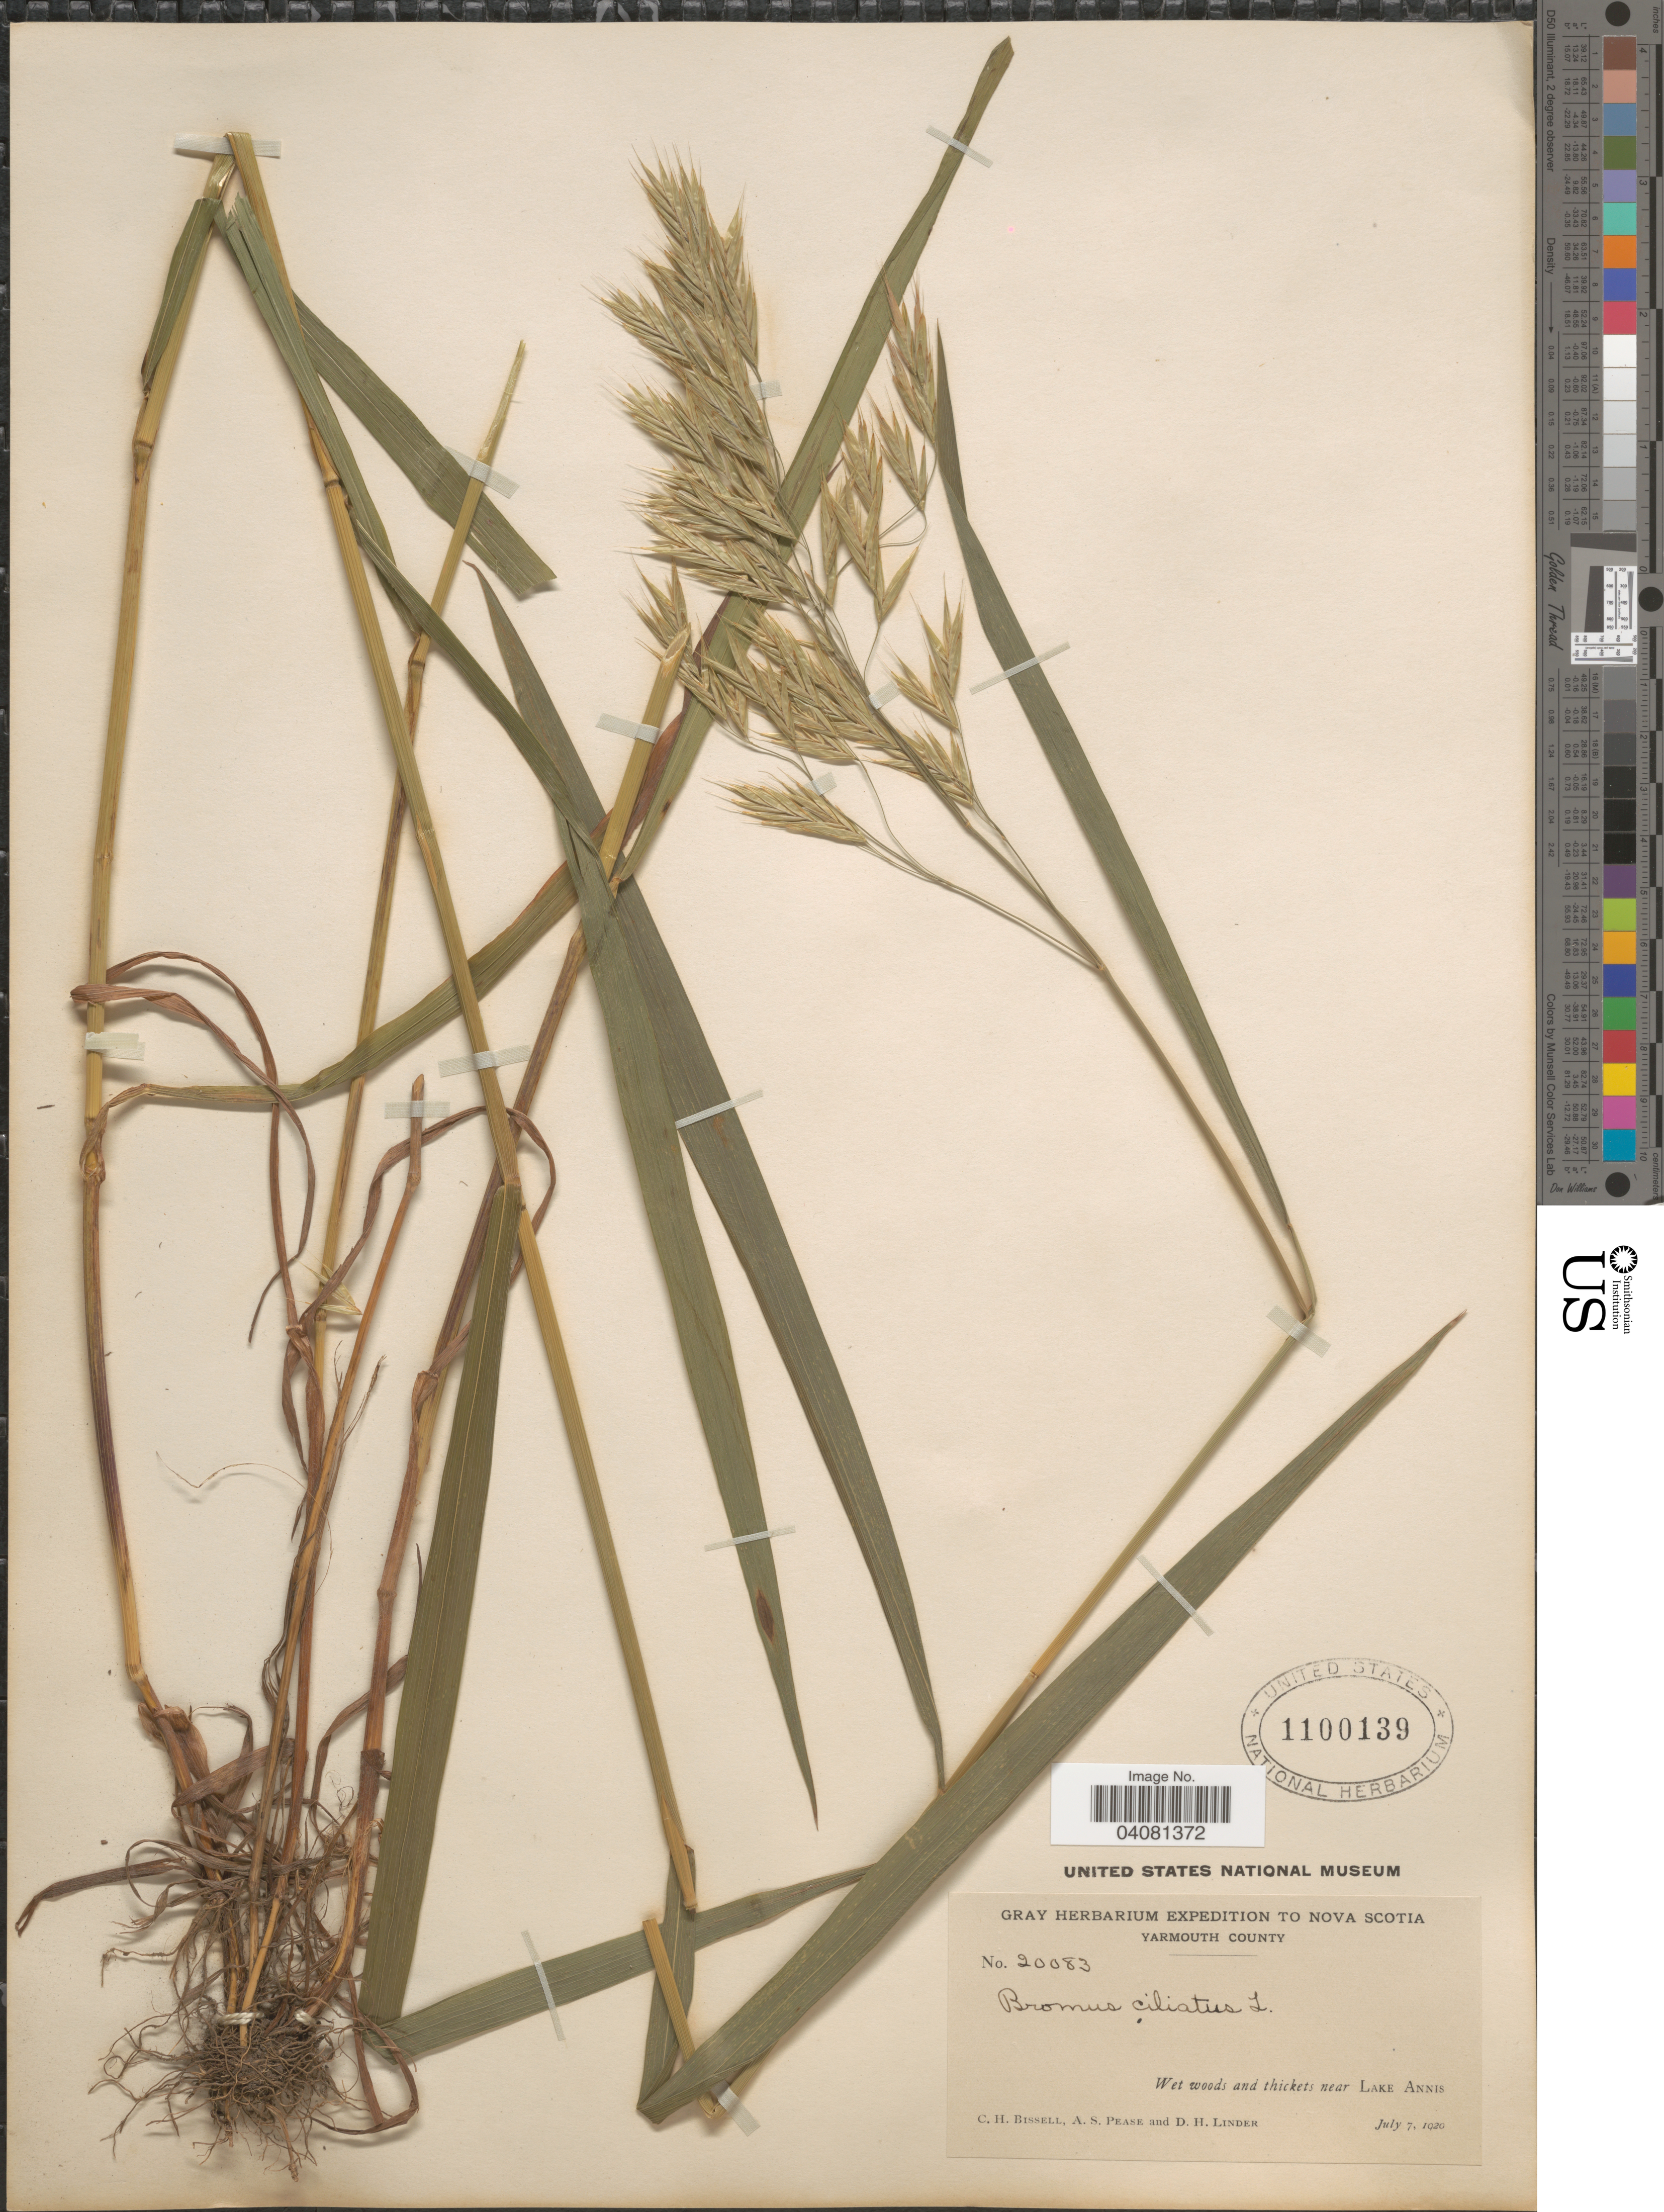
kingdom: Plantae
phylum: Tracheophyta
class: Liliopsida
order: Poales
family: Poaceae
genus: Bromus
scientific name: Bromus ciliatus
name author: L.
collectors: C. Bissell, A. S. Pease & D. Linder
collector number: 20083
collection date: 1920-07-07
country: Canada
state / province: Nova Scotia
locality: Gray Herbarium Expedition to Nova Scotia. Yarmouth County. Wet woods and thickets near Lake Annis.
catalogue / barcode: US 1100139